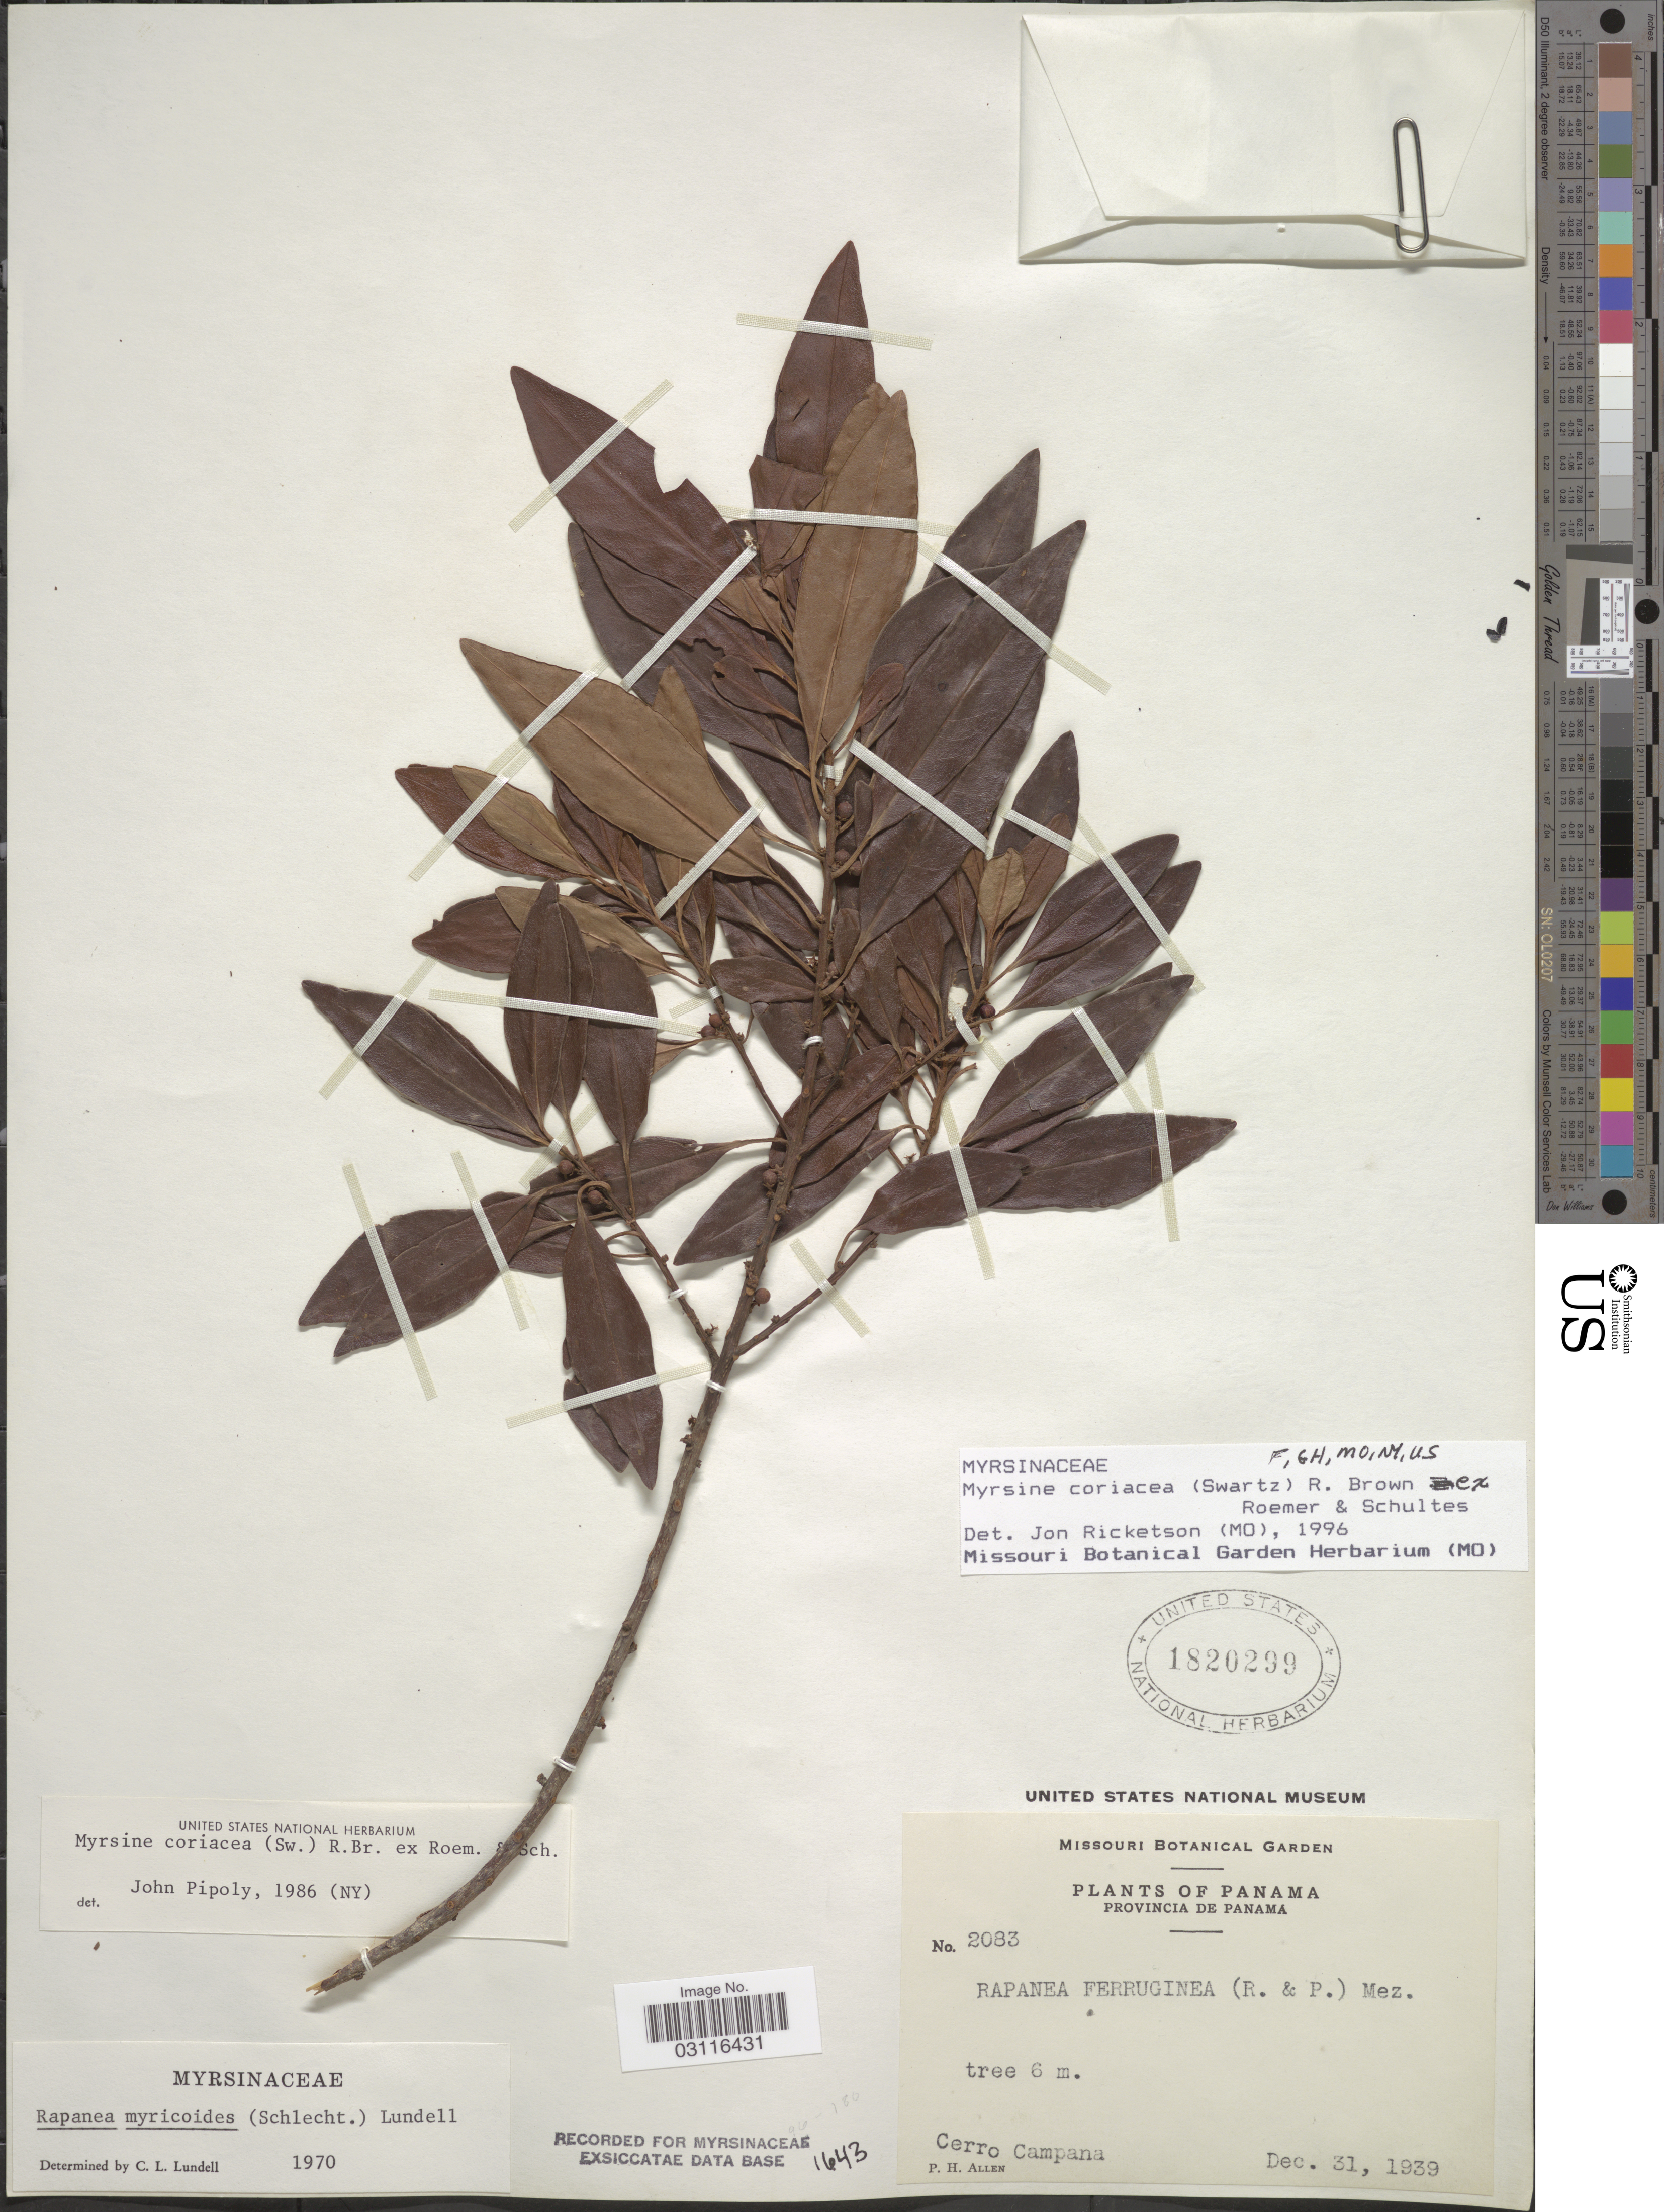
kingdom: Plantae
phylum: Tracheophyta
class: Magnoliopsida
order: Ericales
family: Primulaceae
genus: Myrsine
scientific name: Myrsine coriacea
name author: (Sw.) R. Br. ex Roem. & Schult.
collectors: P. H. Allen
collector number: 2083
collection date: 1939-12-31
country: Panama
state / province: Panamá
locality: Cerro Campana.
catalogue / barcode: US 1820299